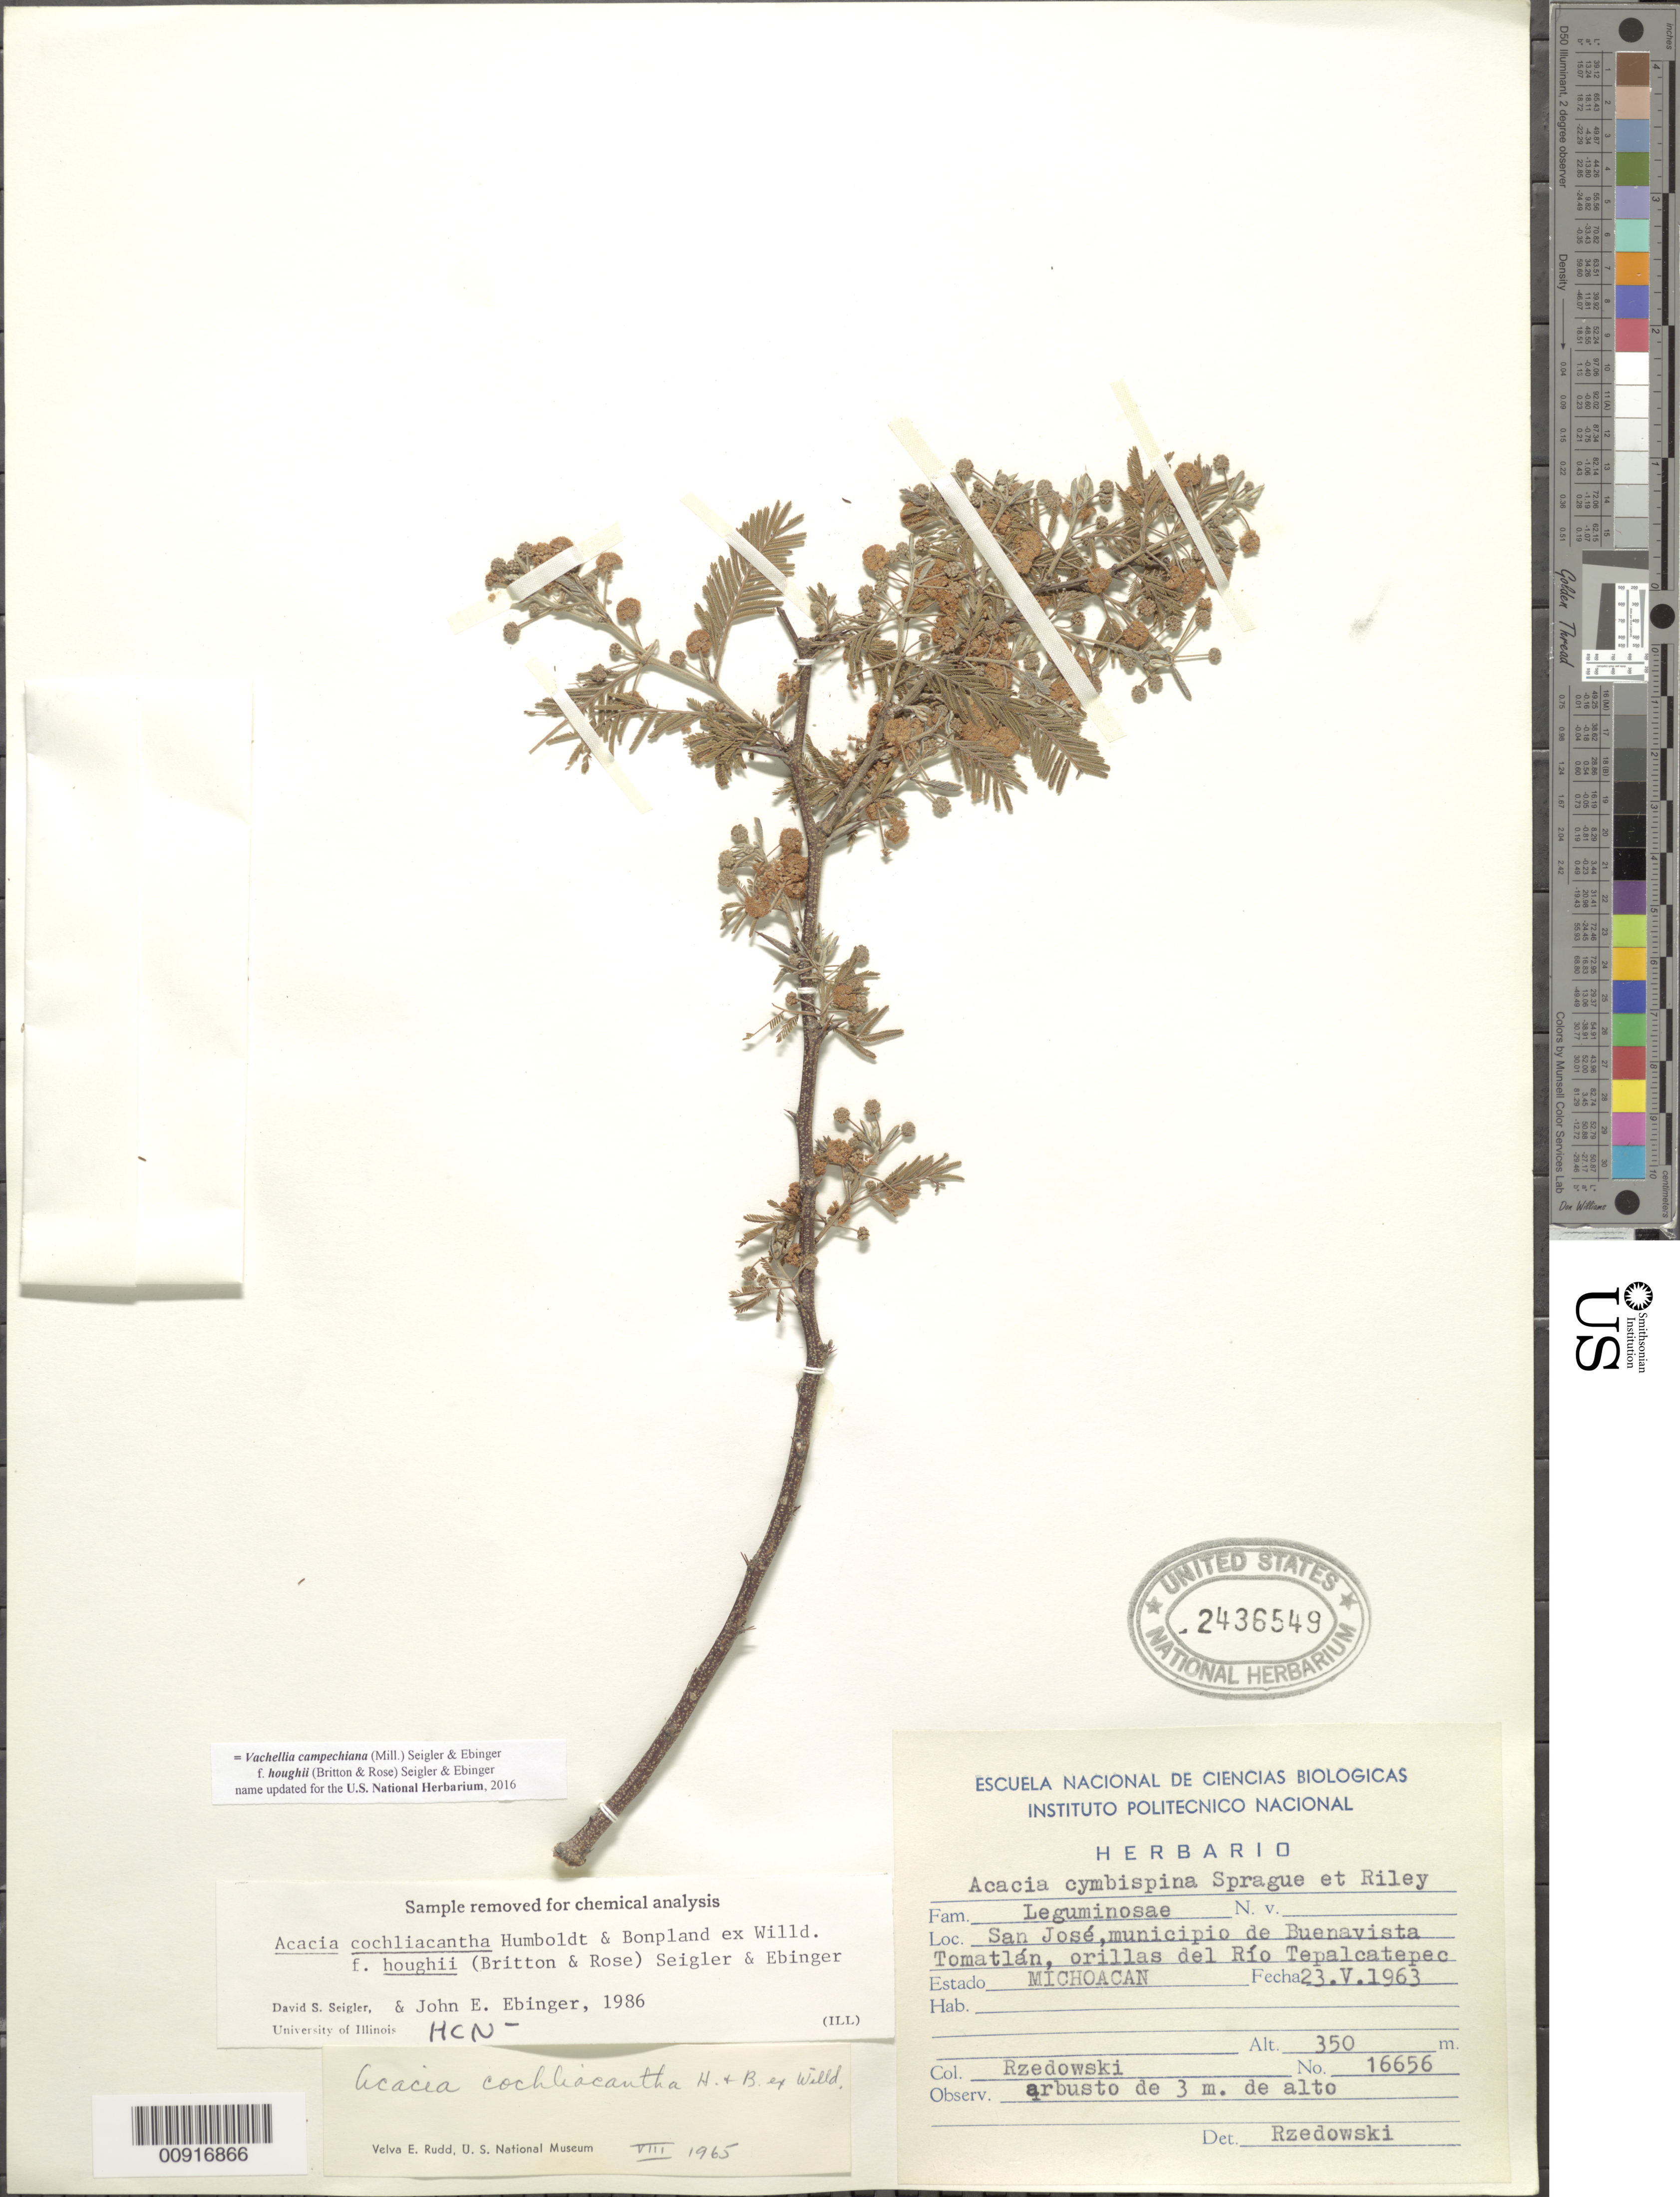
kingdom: Plantae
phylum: Tracheophyta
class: Magnoliopsida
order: Fabales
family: Fabaceae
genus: Vachellia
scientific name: Vachellia chiapensis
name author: (Saff.) Seigler & Ebinger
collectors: J. Rzedowski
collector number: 16656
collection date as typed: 23 May 1963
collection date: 1963-05-23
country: Mexico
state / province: Michoacán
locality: San José, municipio de Buenavista Tomatlán, orillas del Río Tepalcatepec.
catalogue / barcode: US 2436549